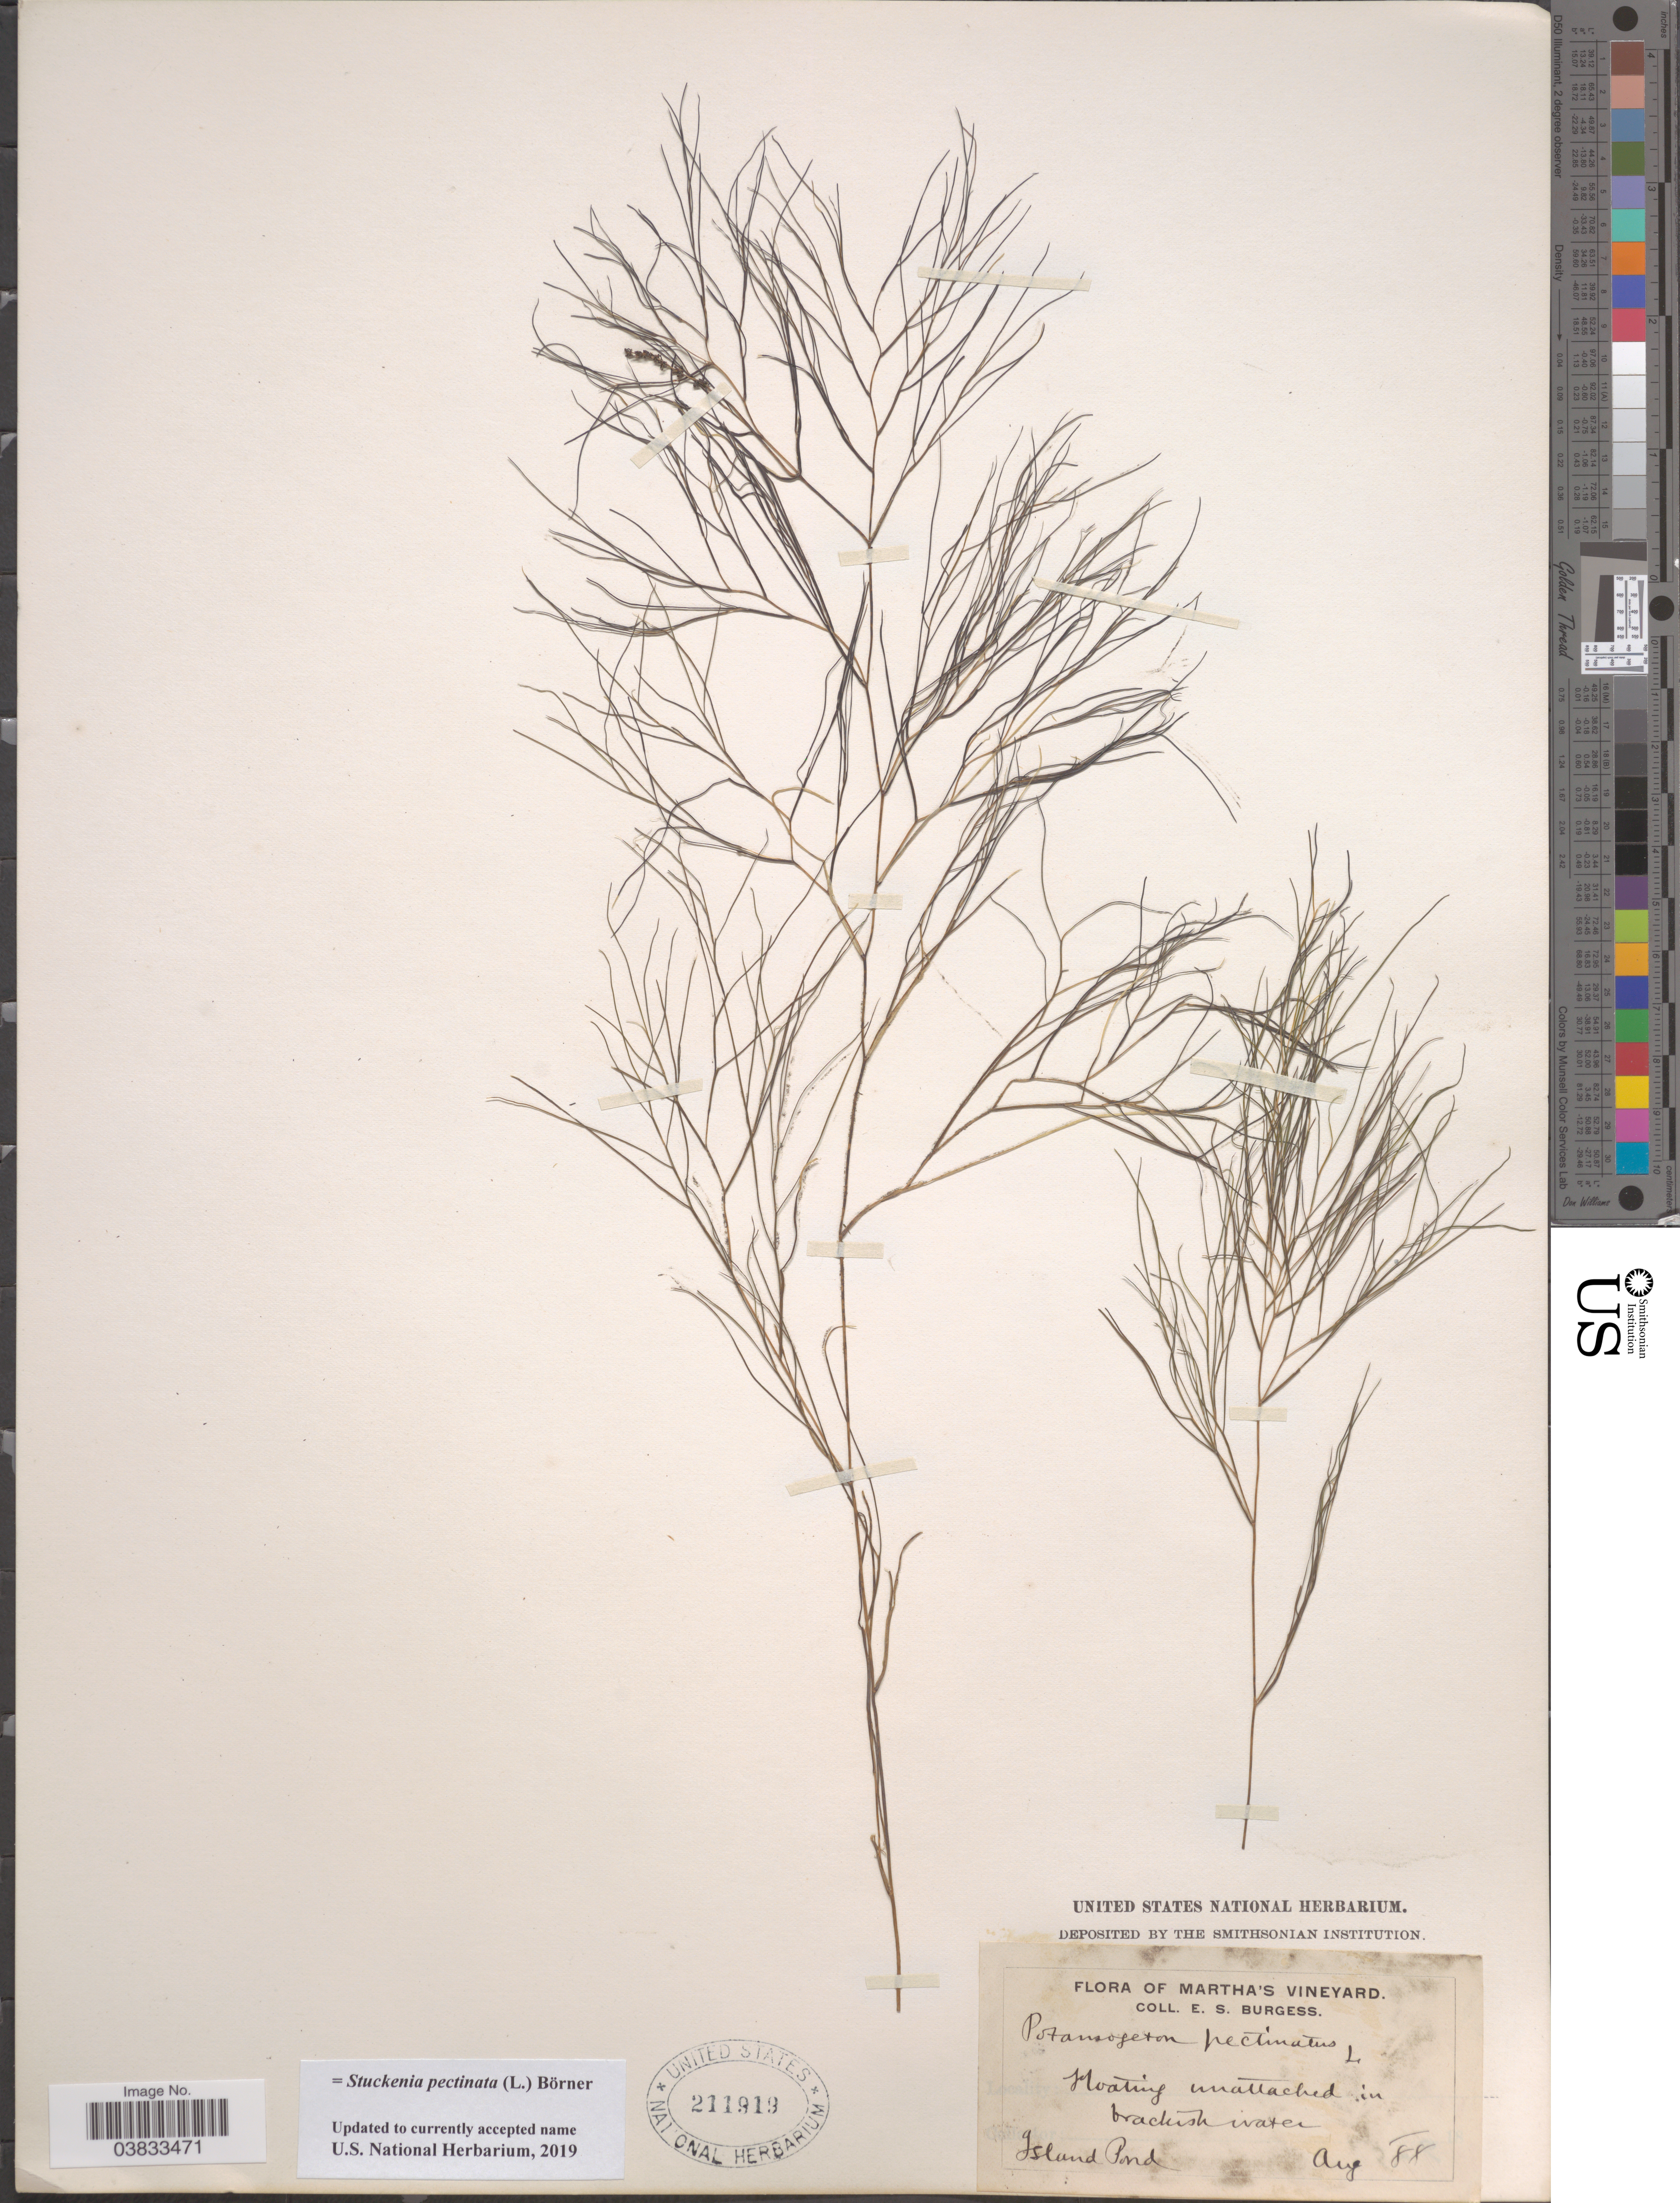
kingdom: Plantae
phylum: Tracheophyta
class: Liliopsida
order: Alismatales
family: Potamogetonaceae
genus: Stuckenia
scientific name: Stuckenia pectinata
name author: (L.) Börner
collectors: E. Burgess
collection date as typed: Transcribed d/m/y: /8/88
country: United States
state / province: Massachusetts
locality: Martha's Vineyard. Floating unattached in brackish water. Island Pond.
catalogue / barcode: US 211919